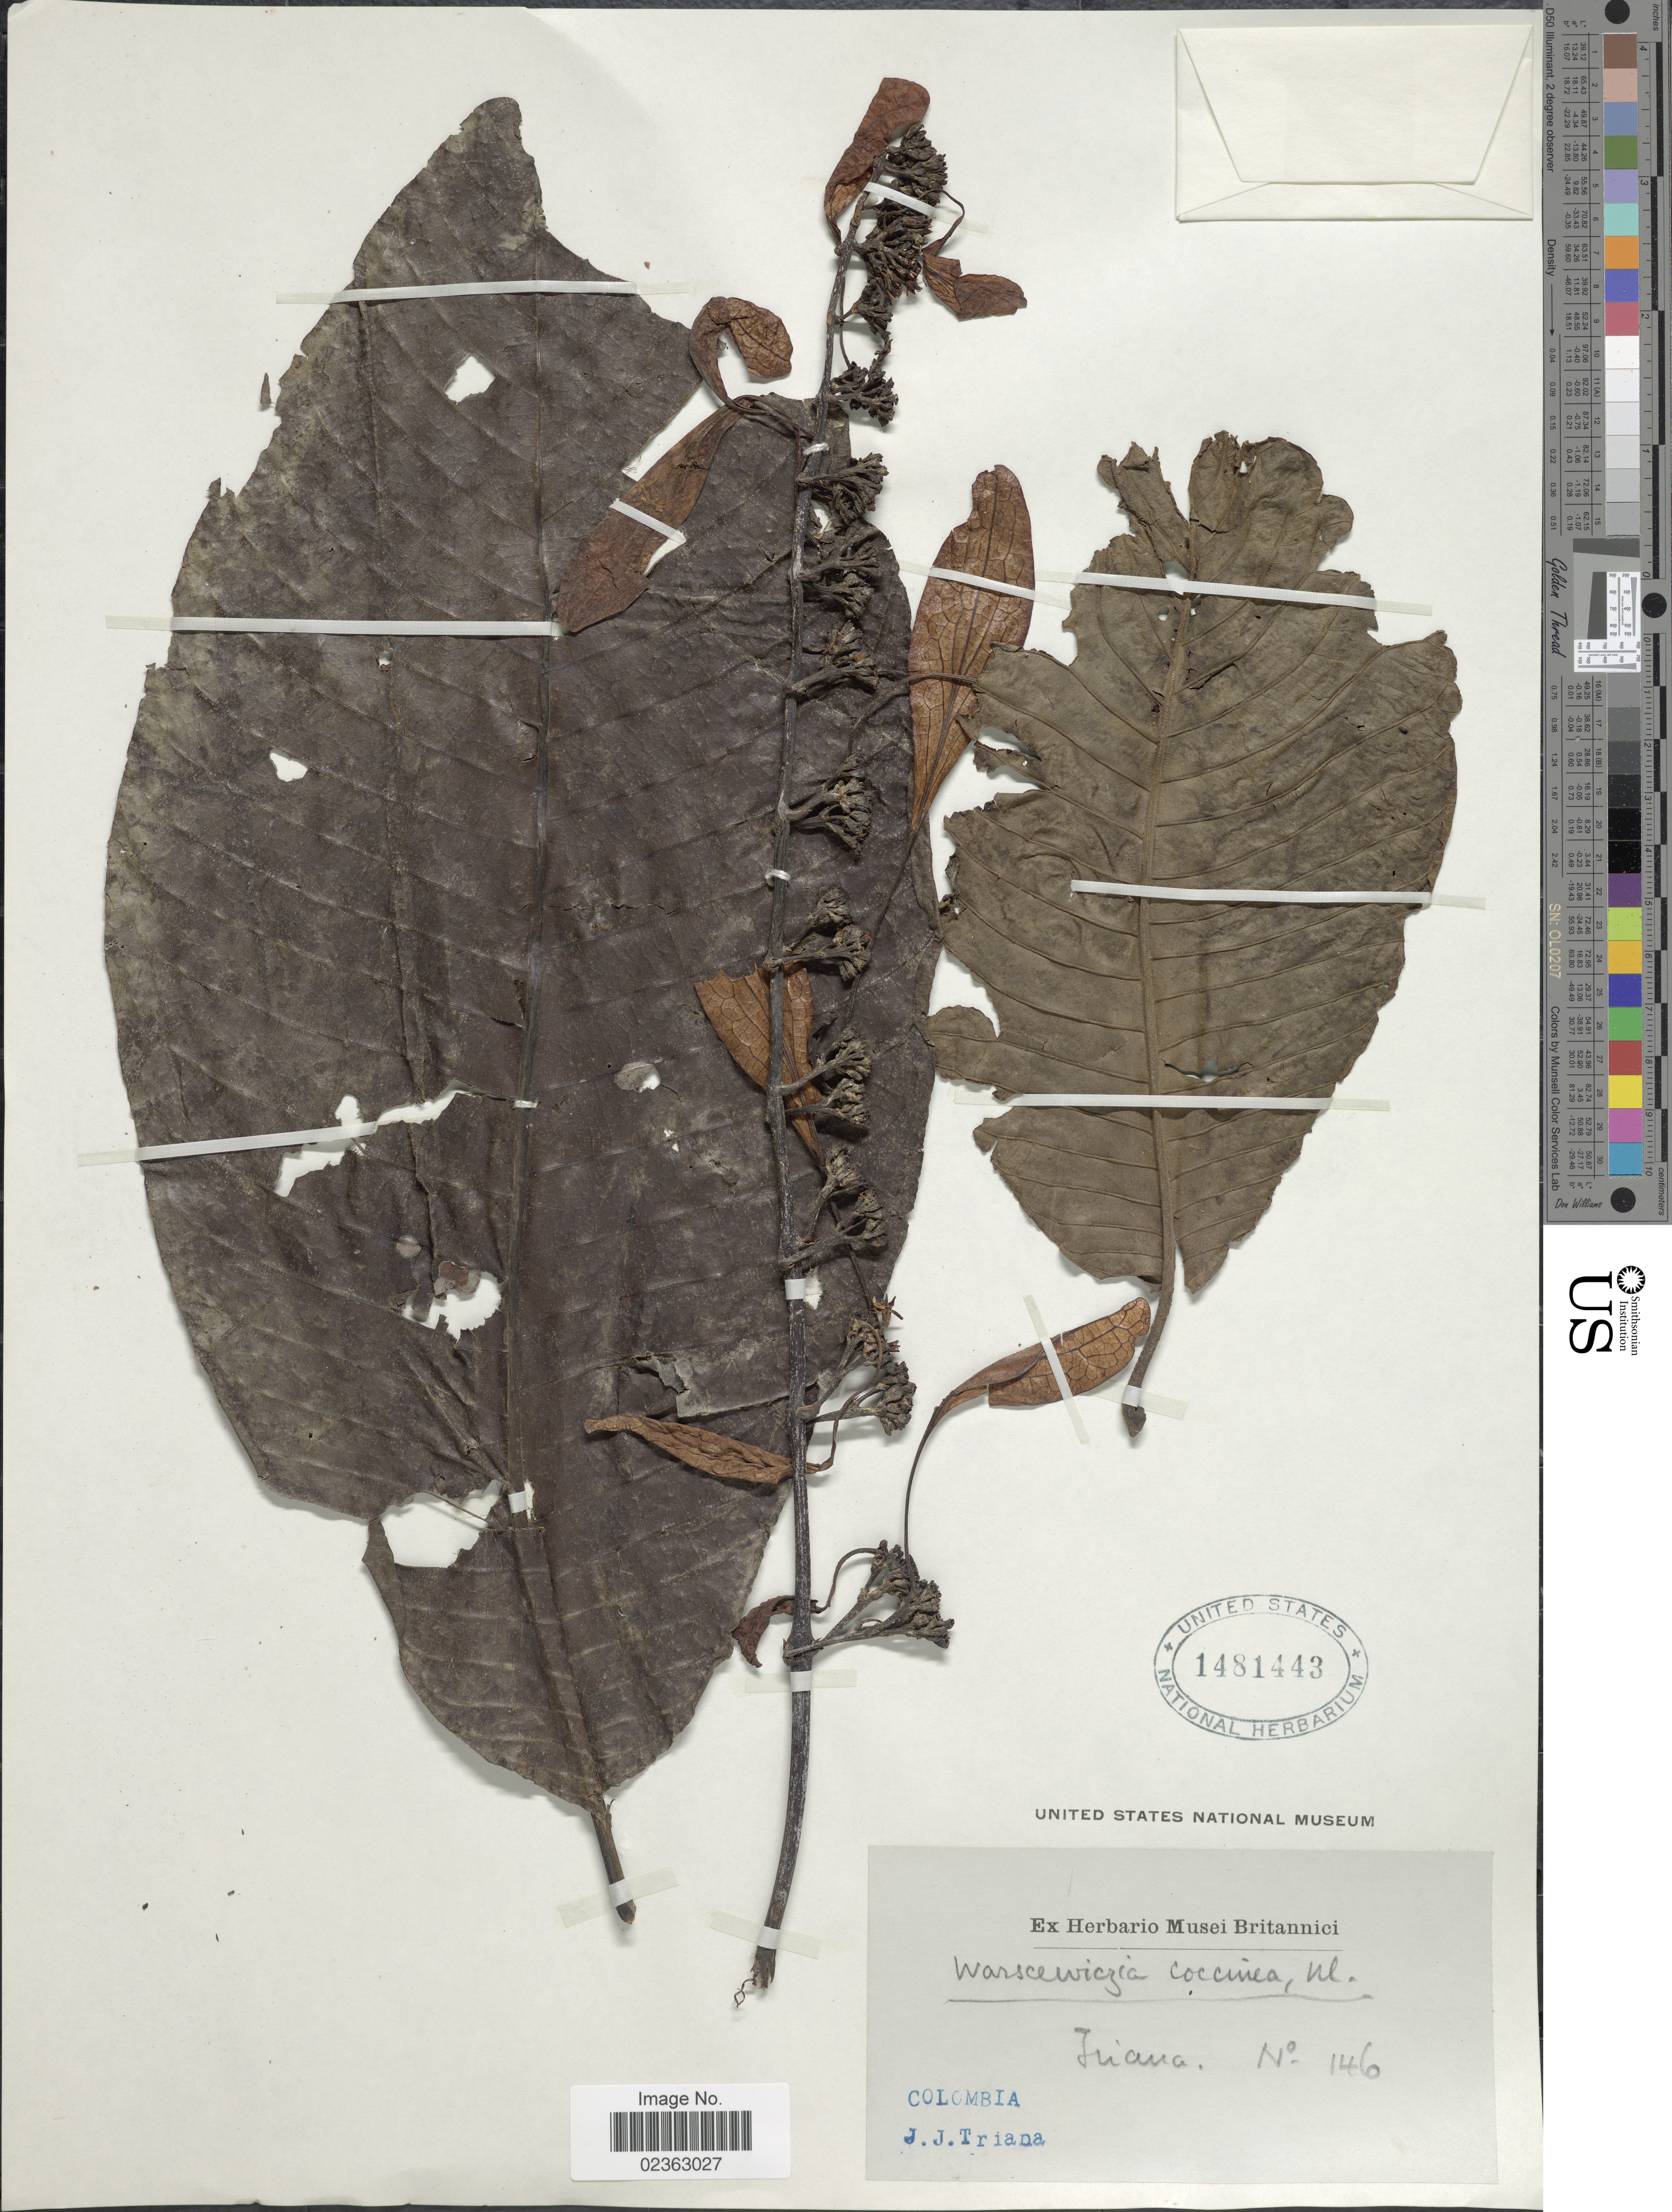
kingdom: Plantae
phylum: Tracheophyta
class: Magnoliopsida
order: Gentianales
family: Rubiaceae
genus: Warszewiczia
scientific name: Warszewiczia coccinea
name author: (Vahl) Klotzsch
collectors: J. J. Triana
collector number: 146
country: Colombia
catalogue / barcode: US 1481443